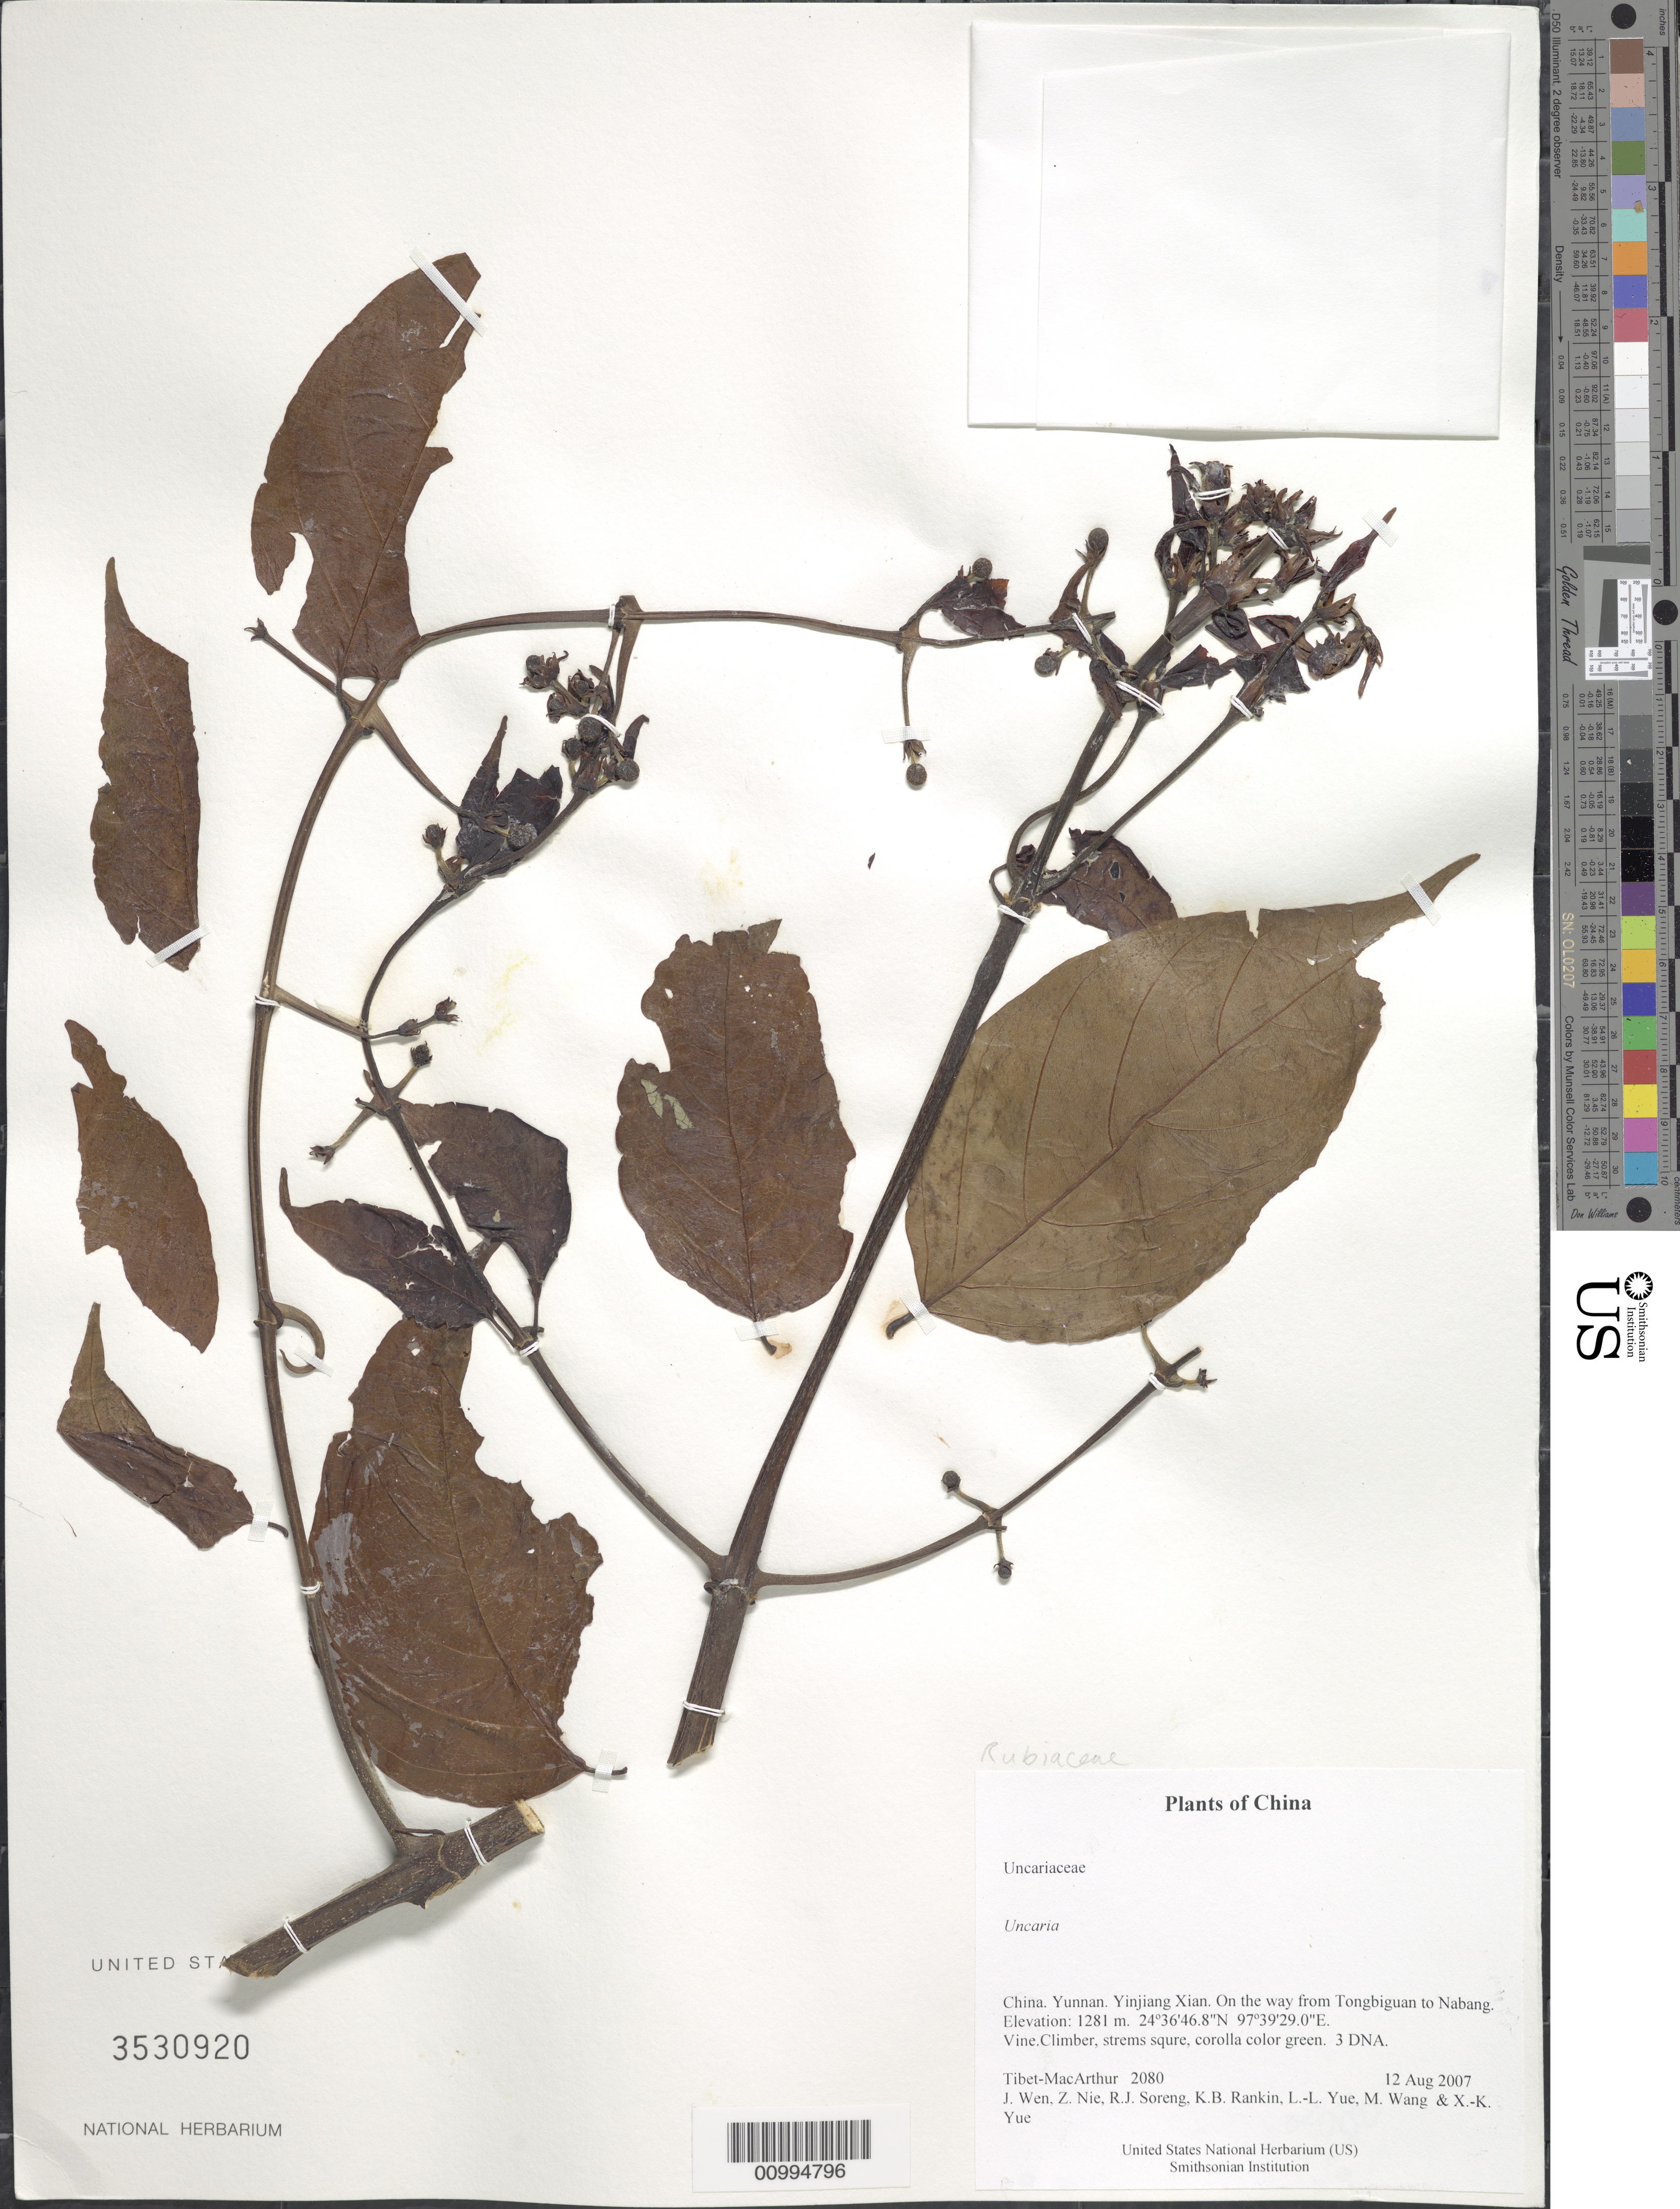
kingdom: Plantae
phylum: Tracheophyta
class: Magnoliopsida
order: Gentianales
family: Rubiaceae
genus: Uncaria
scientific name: Uncaria sp.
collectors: Tibet-MacArthur, J. Wen, Z. Nie, R. J. Soreng, K. Rankin, L. Yue, M. Wang & X. Yue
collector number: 2080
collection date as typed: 12 Aug 2007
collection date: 2007-08-12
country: China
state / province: Yunnan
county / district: Yinjiang Xian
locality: On the way from Tongbiguan to Nabang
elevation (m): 1281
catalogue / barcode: US 3503920